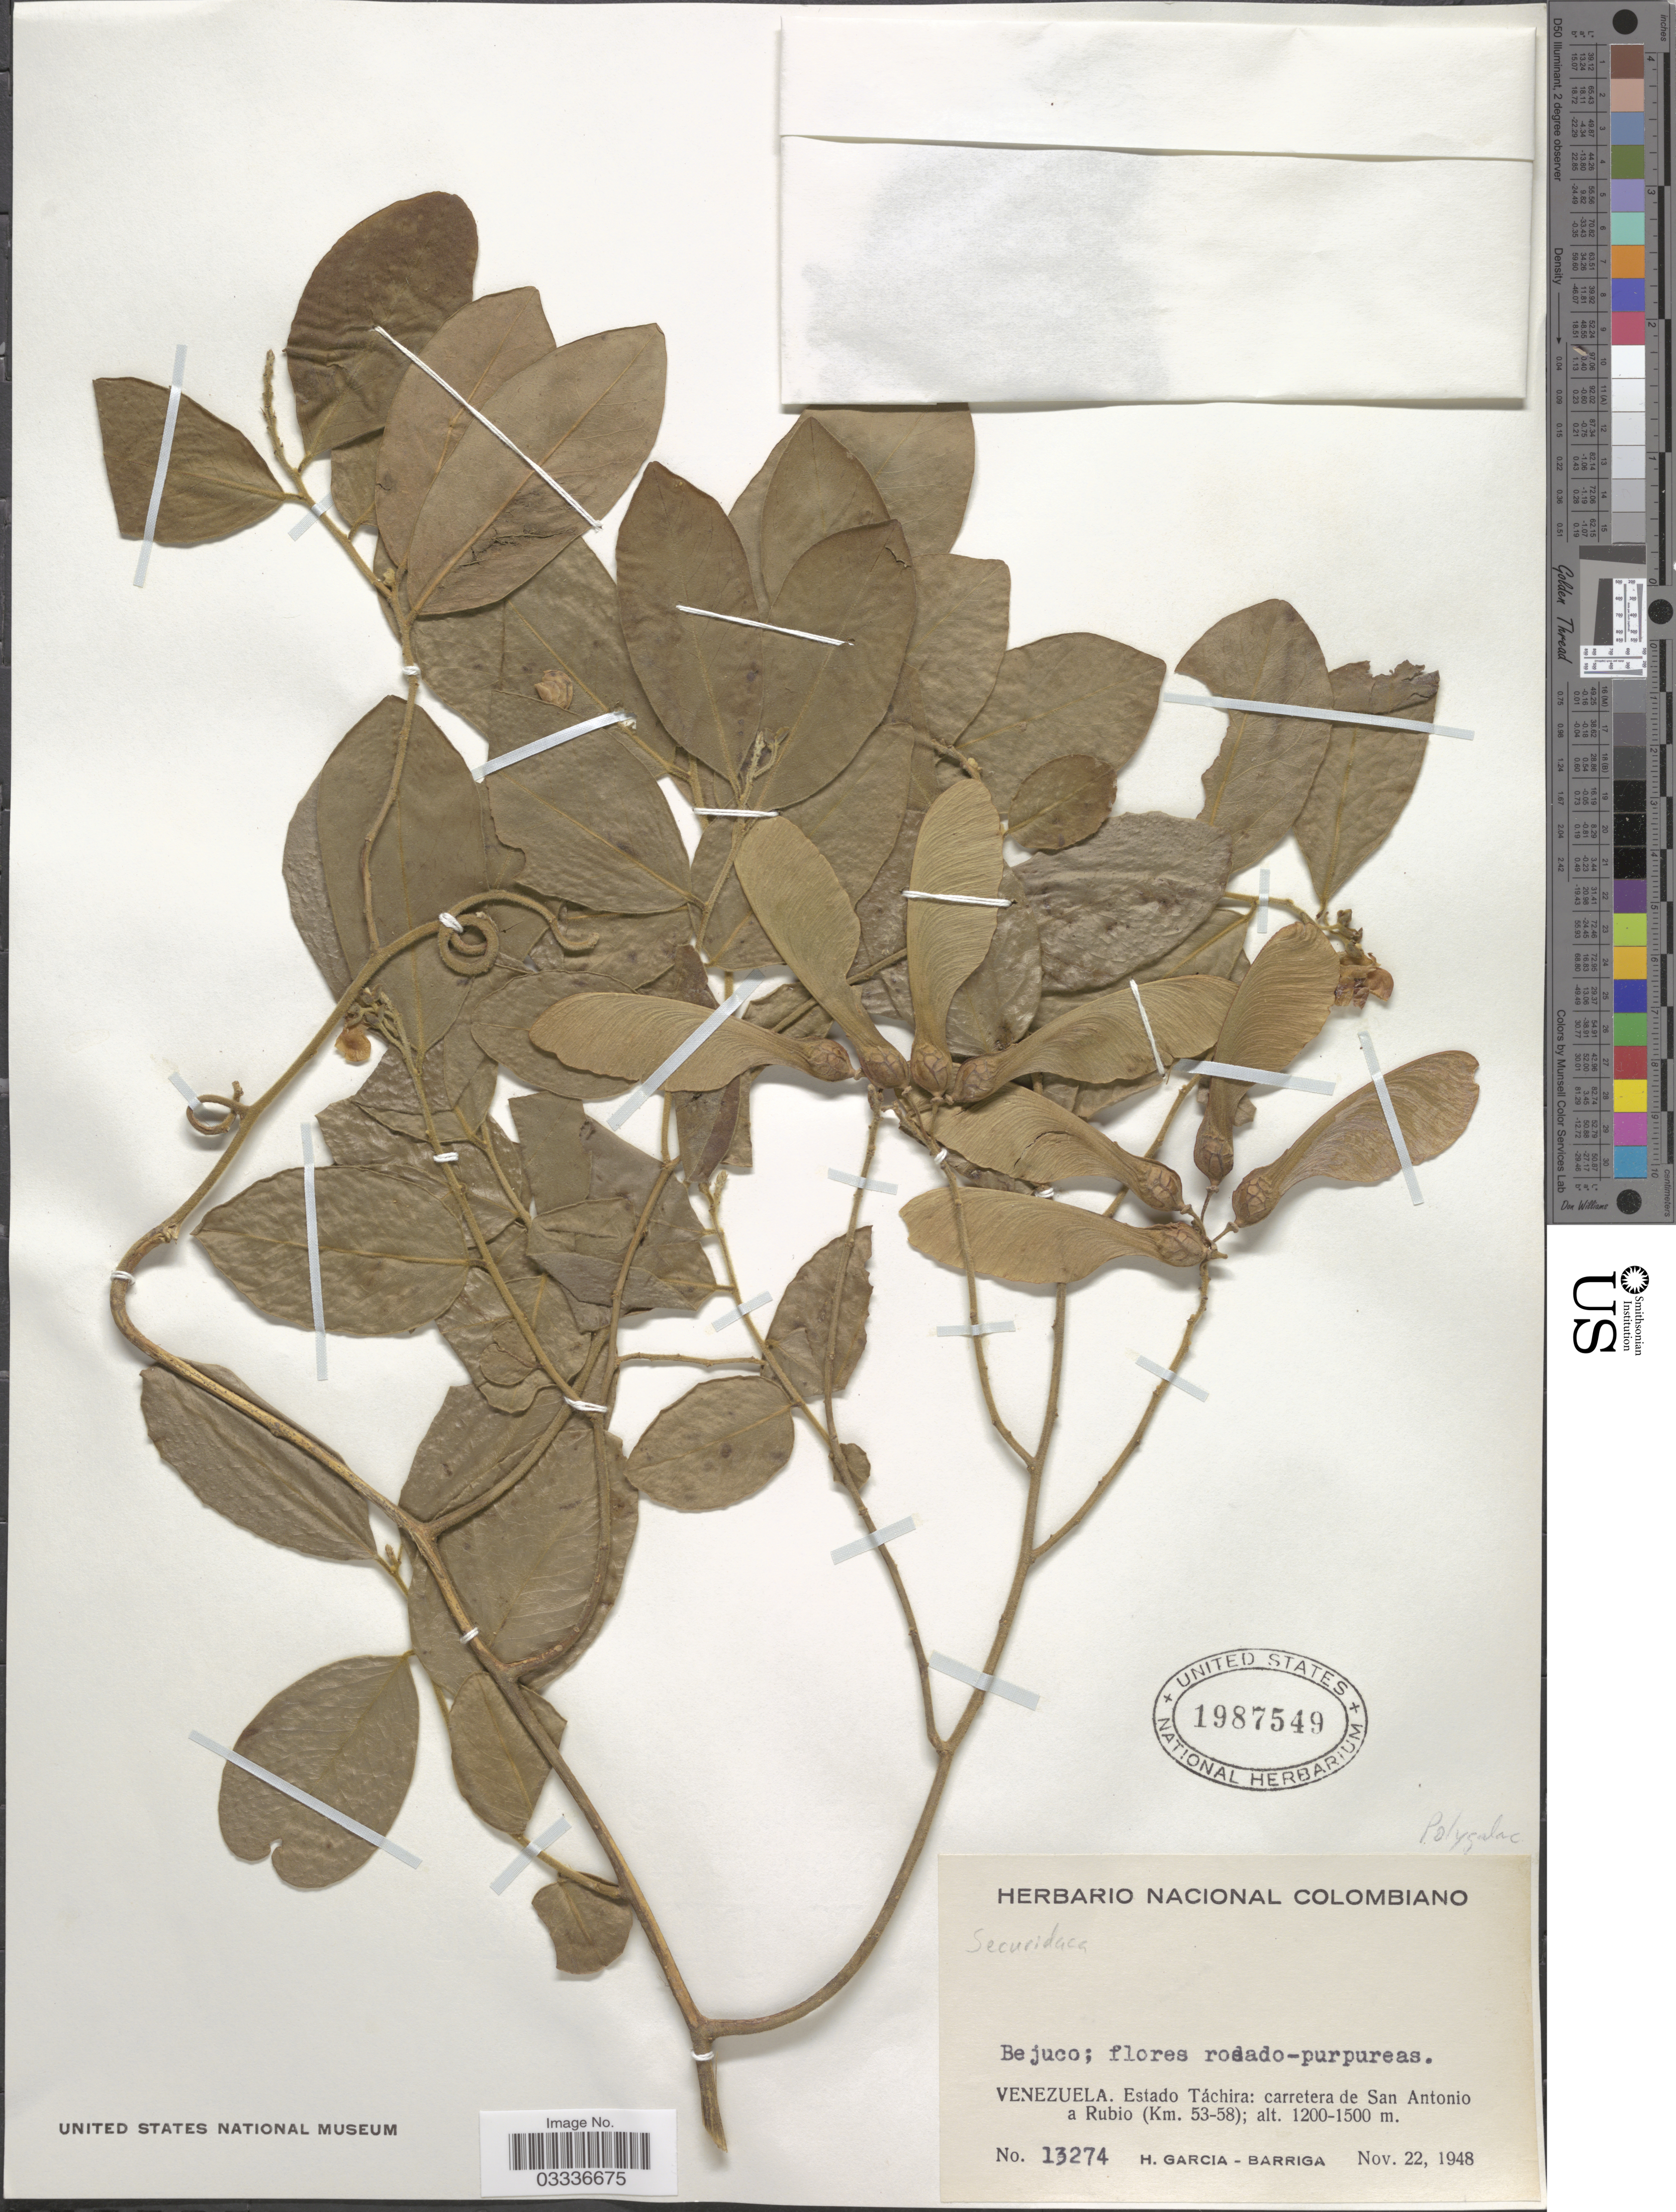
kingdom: Plantae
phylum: Tracheophyta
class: Magnoliopsida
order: Fabales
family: Polygalaceae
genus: Securidaca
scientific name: Securidaca sp.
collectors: H. García Barriga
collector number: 13274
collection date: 1948-11-22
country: Venezuela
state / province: Tachira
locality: Carretera de San Antonio a Rubio (Km. 53-58).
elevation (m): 1200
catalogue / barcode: US 1987549